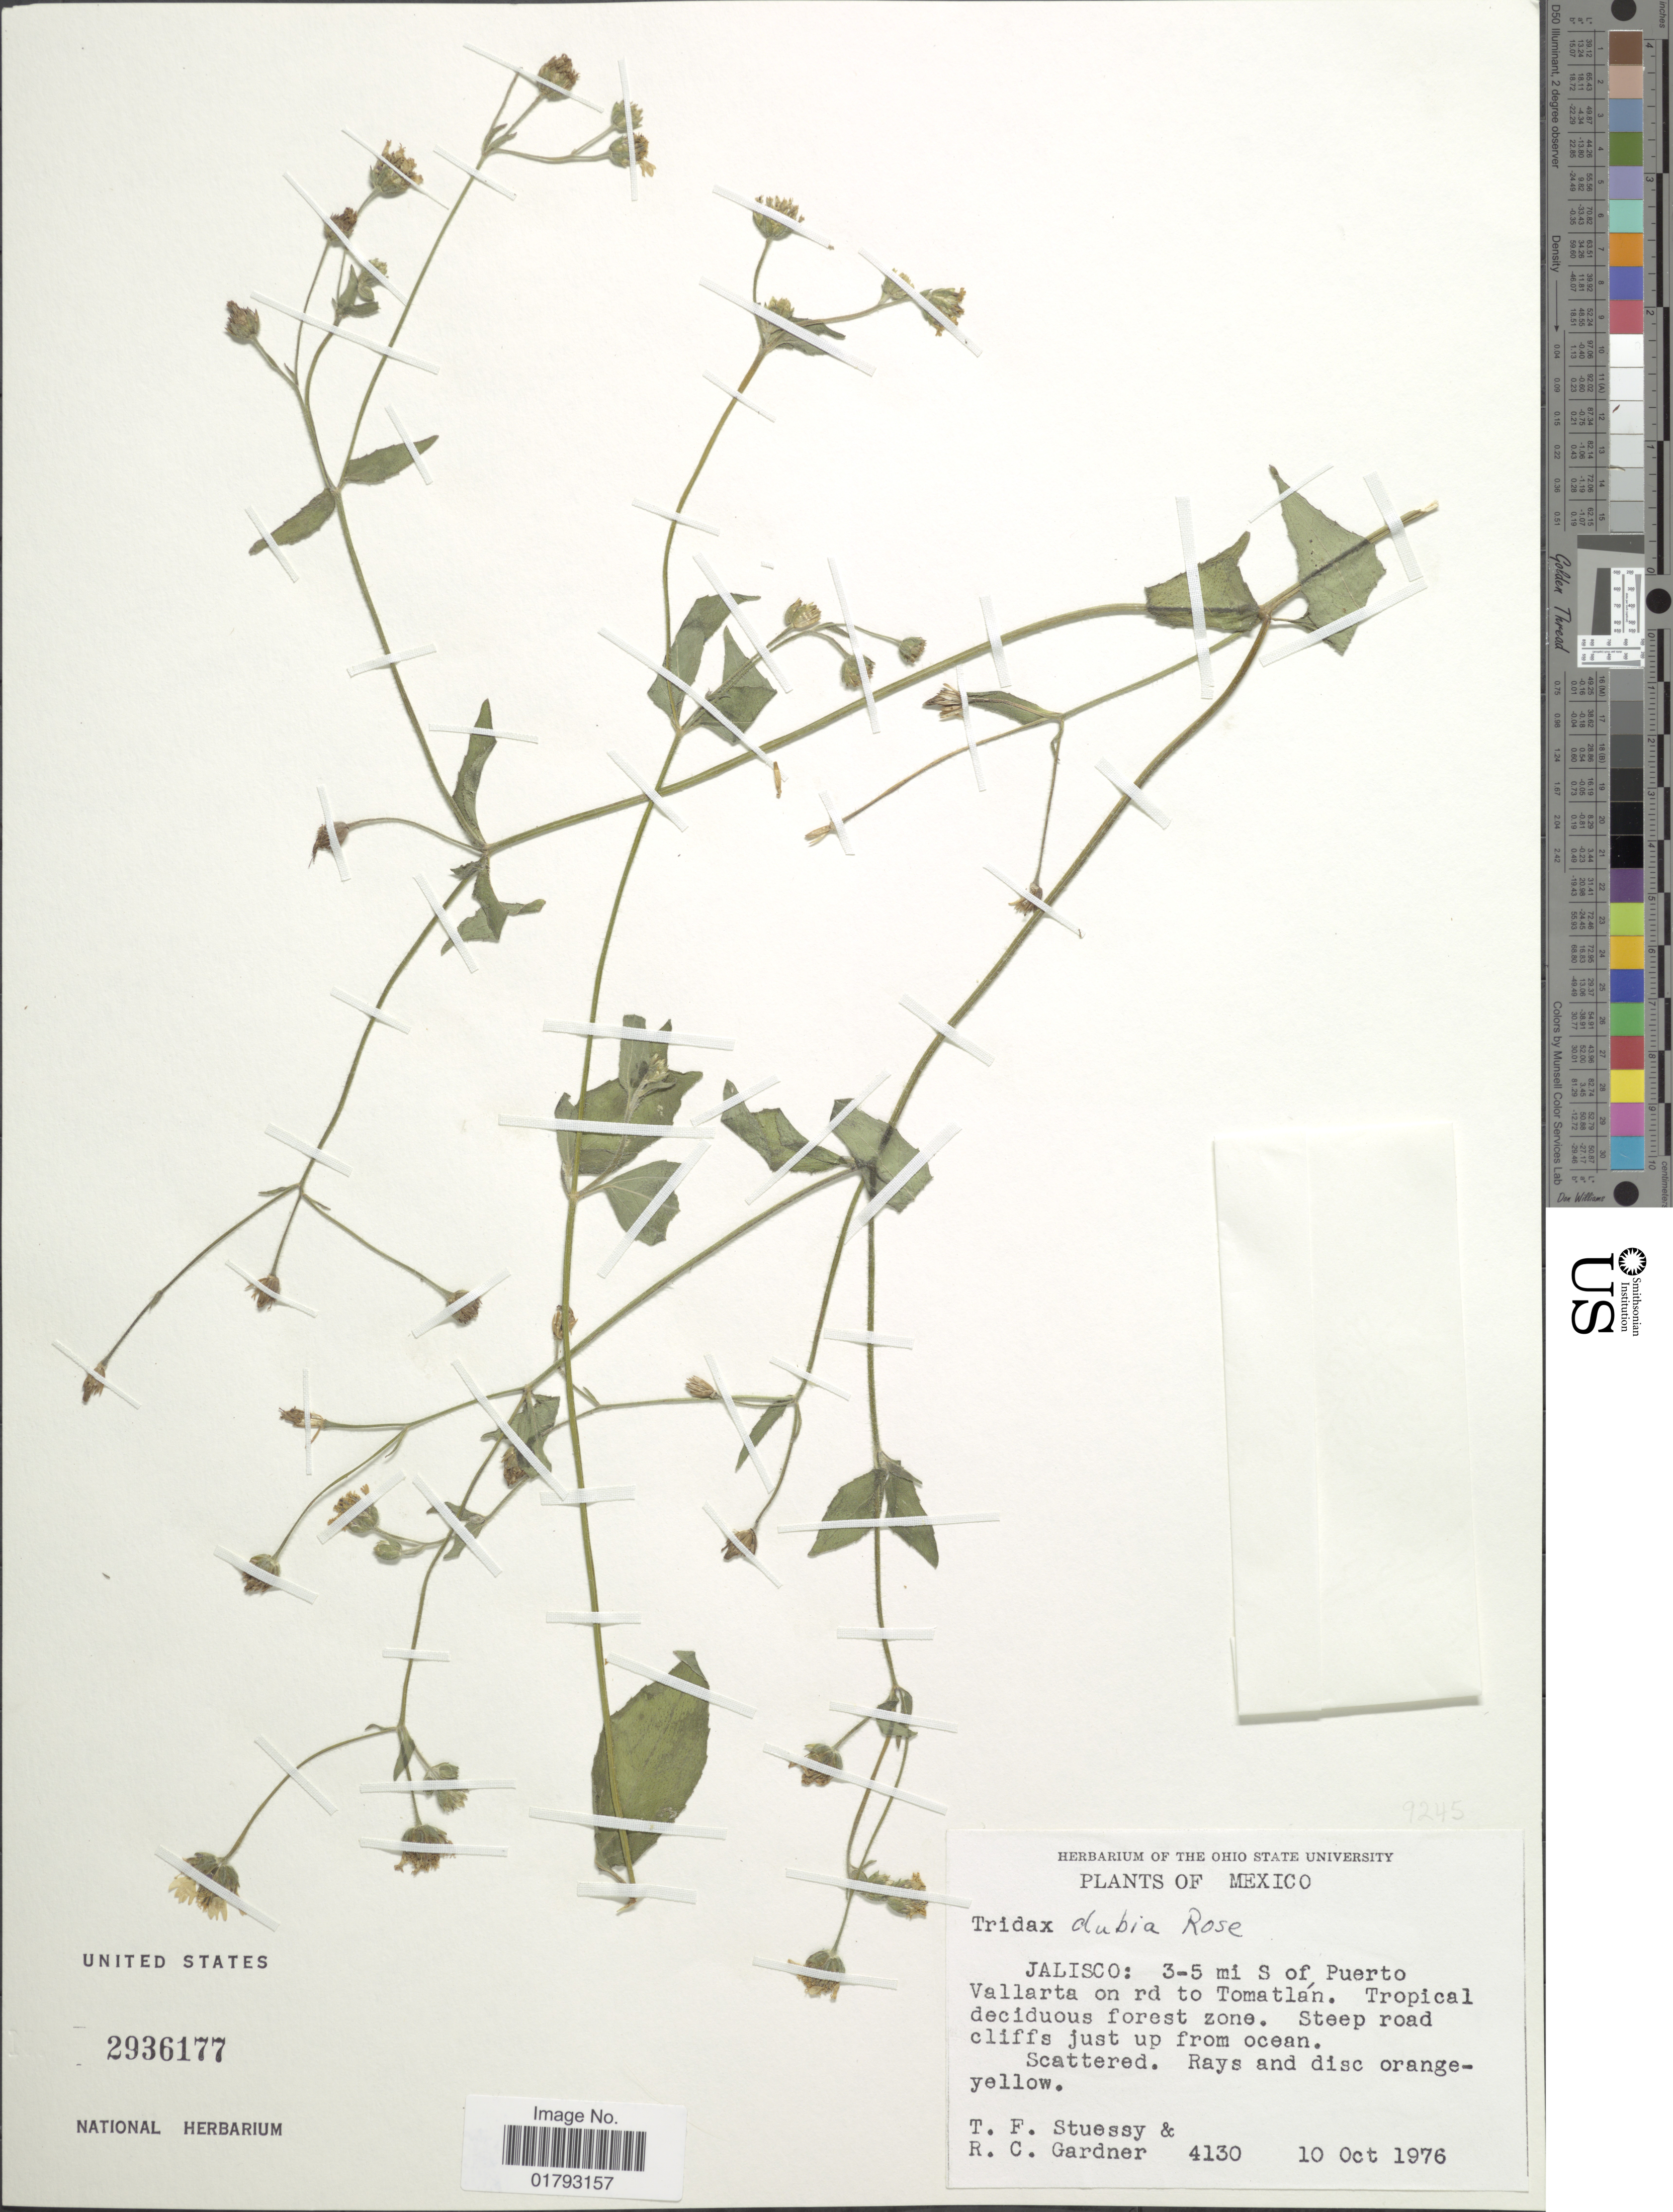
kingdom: Plantae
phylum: Tracheophyta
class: Magnoliopsida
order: Asterales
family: Asteraceae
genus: Tridax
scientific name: Tridax dubia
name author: Rose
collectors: T. Stuessy & R. C. Gardner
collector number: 4130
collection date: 1976-10-10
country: Mexico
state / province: Jalisco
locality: Jalisco: 3-5 mi S of Puerto Vallara on rd to Tomatlan.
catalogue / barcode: US 2936177